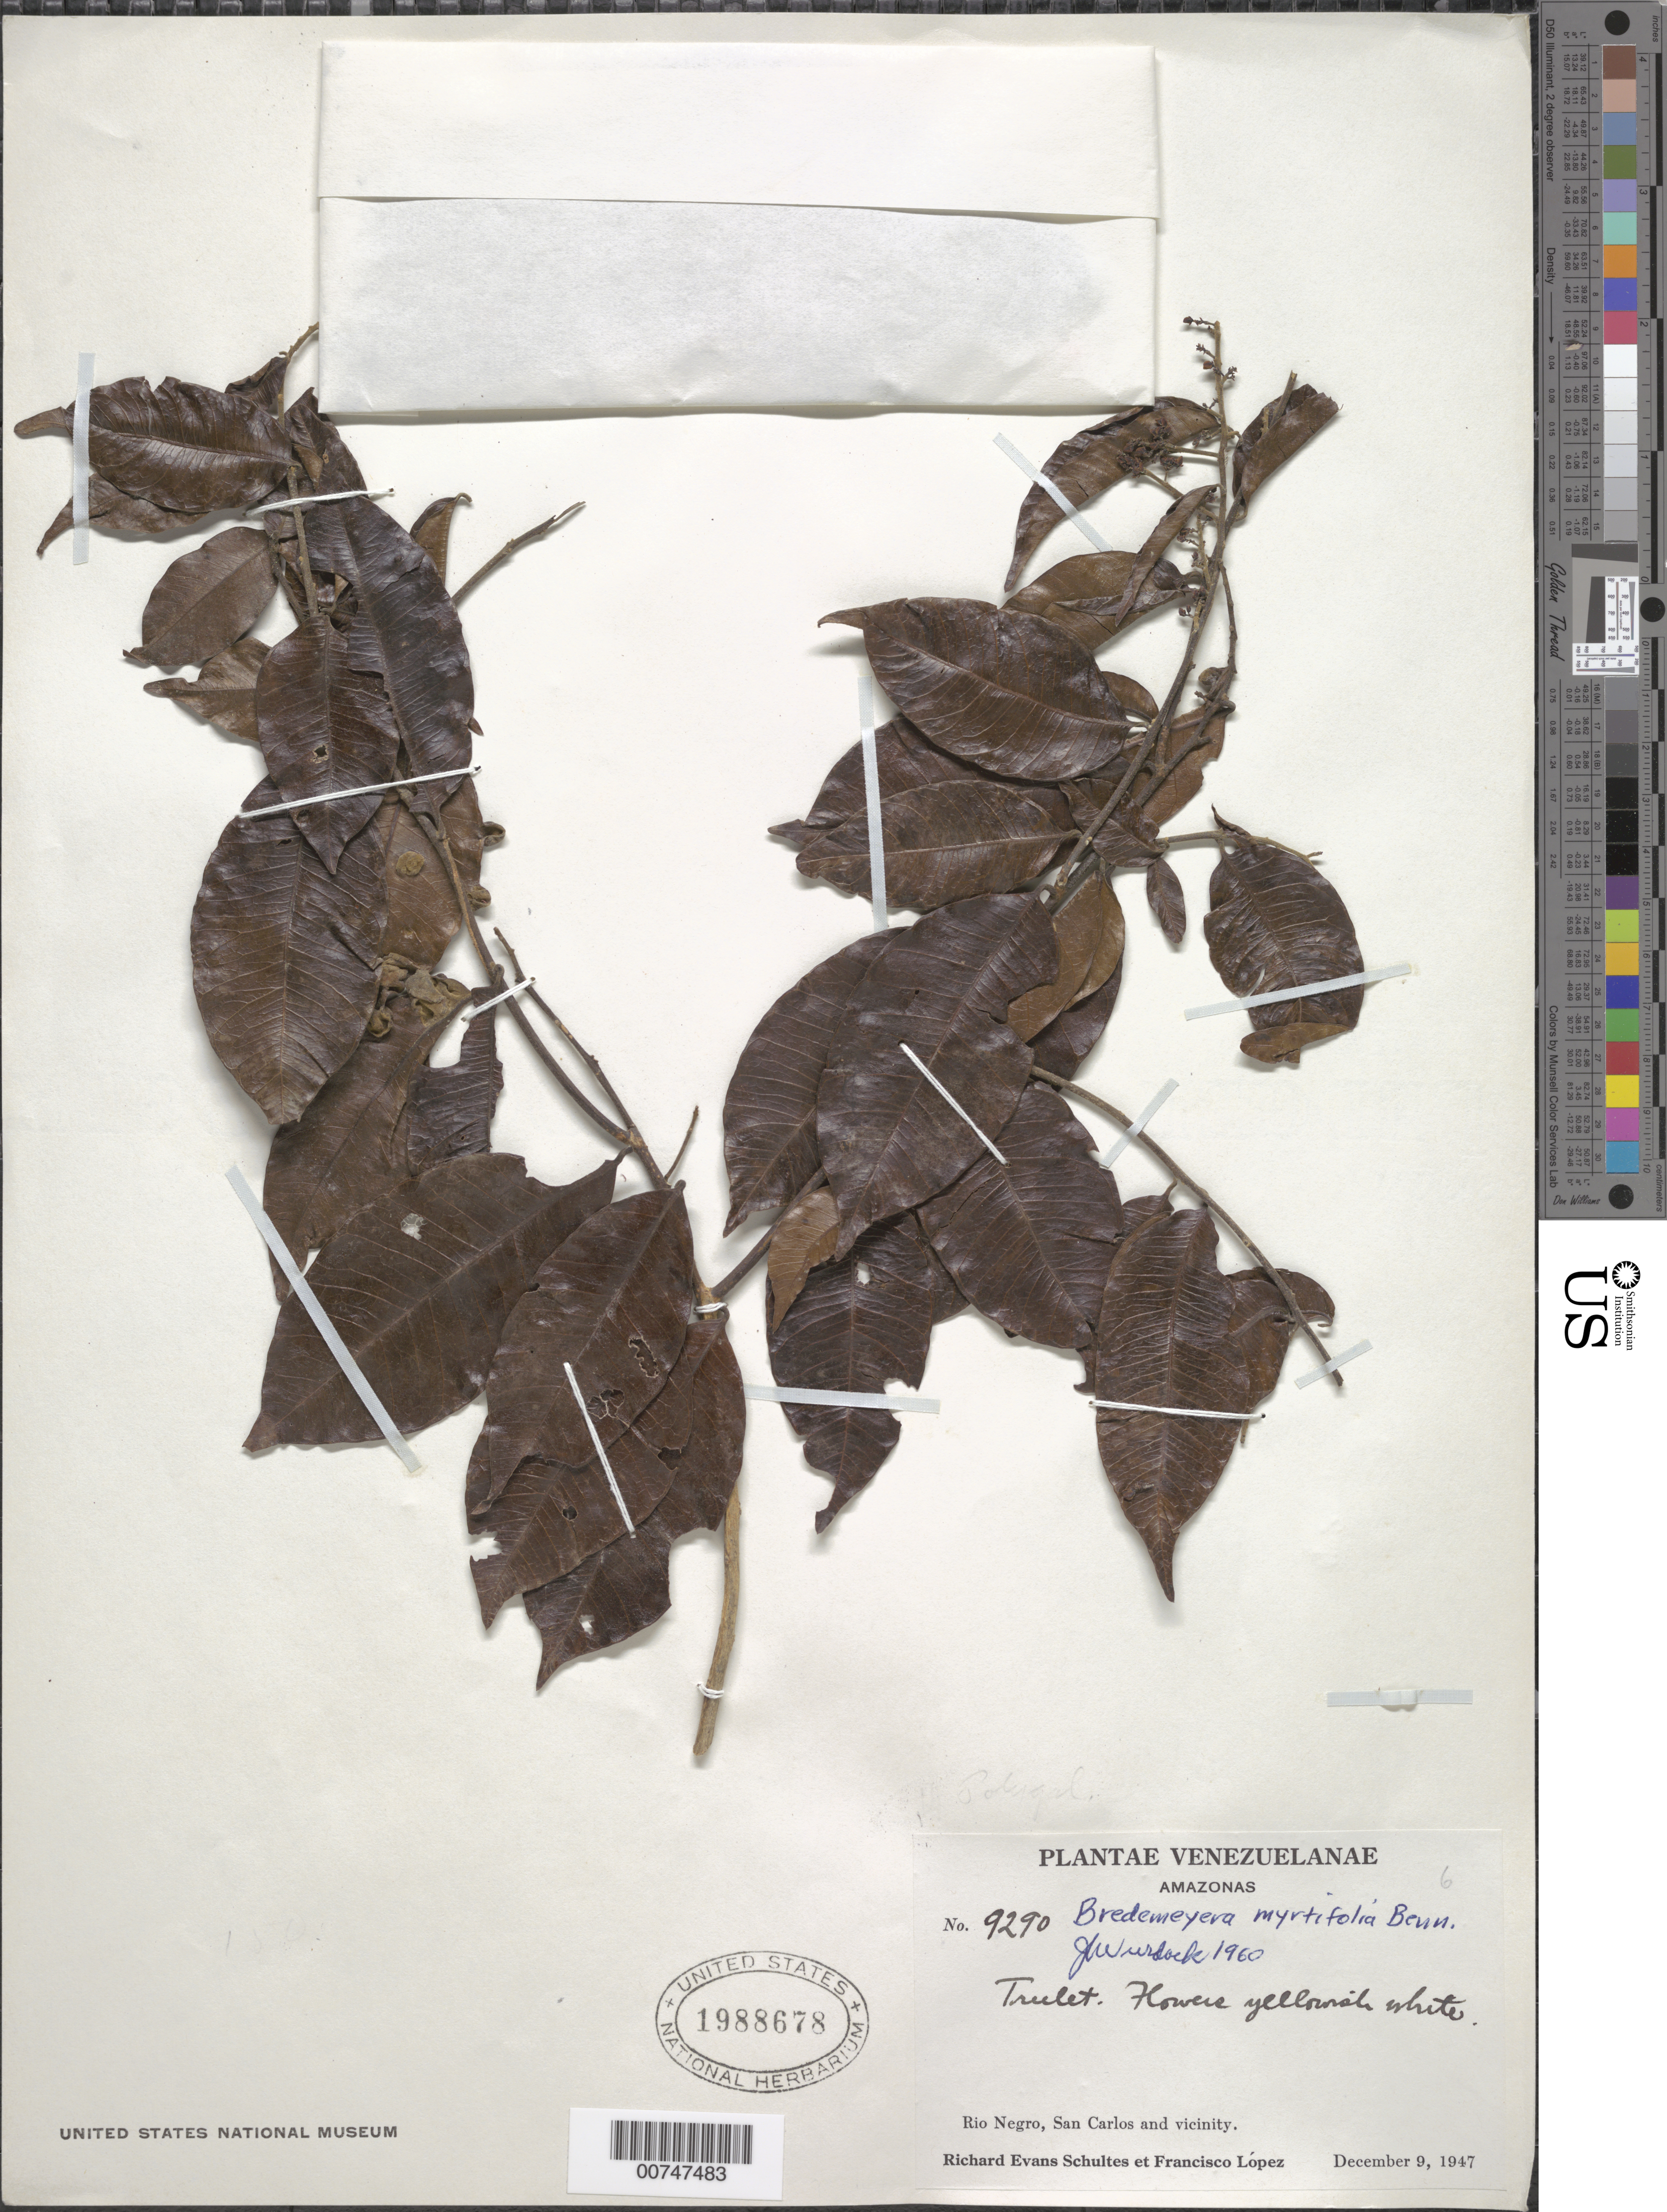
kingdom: Plantae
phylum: Tracheophyta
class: Magnoliopsida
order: Fabales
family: Polygalaceae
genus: Bredemeyera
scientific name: Bredemeyera myrtifolia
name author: A.W. Benn.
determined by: Wurdack, John J., (US), US (UNITED STATES)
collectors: R. E. Schultes & F. Lopéz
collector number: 9290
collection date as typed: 9-Dec-47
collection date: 1947-12-09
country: Venezuela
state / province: Amazonas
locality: San Carlos and vicinity, Río Negro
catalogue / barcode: US 1988678